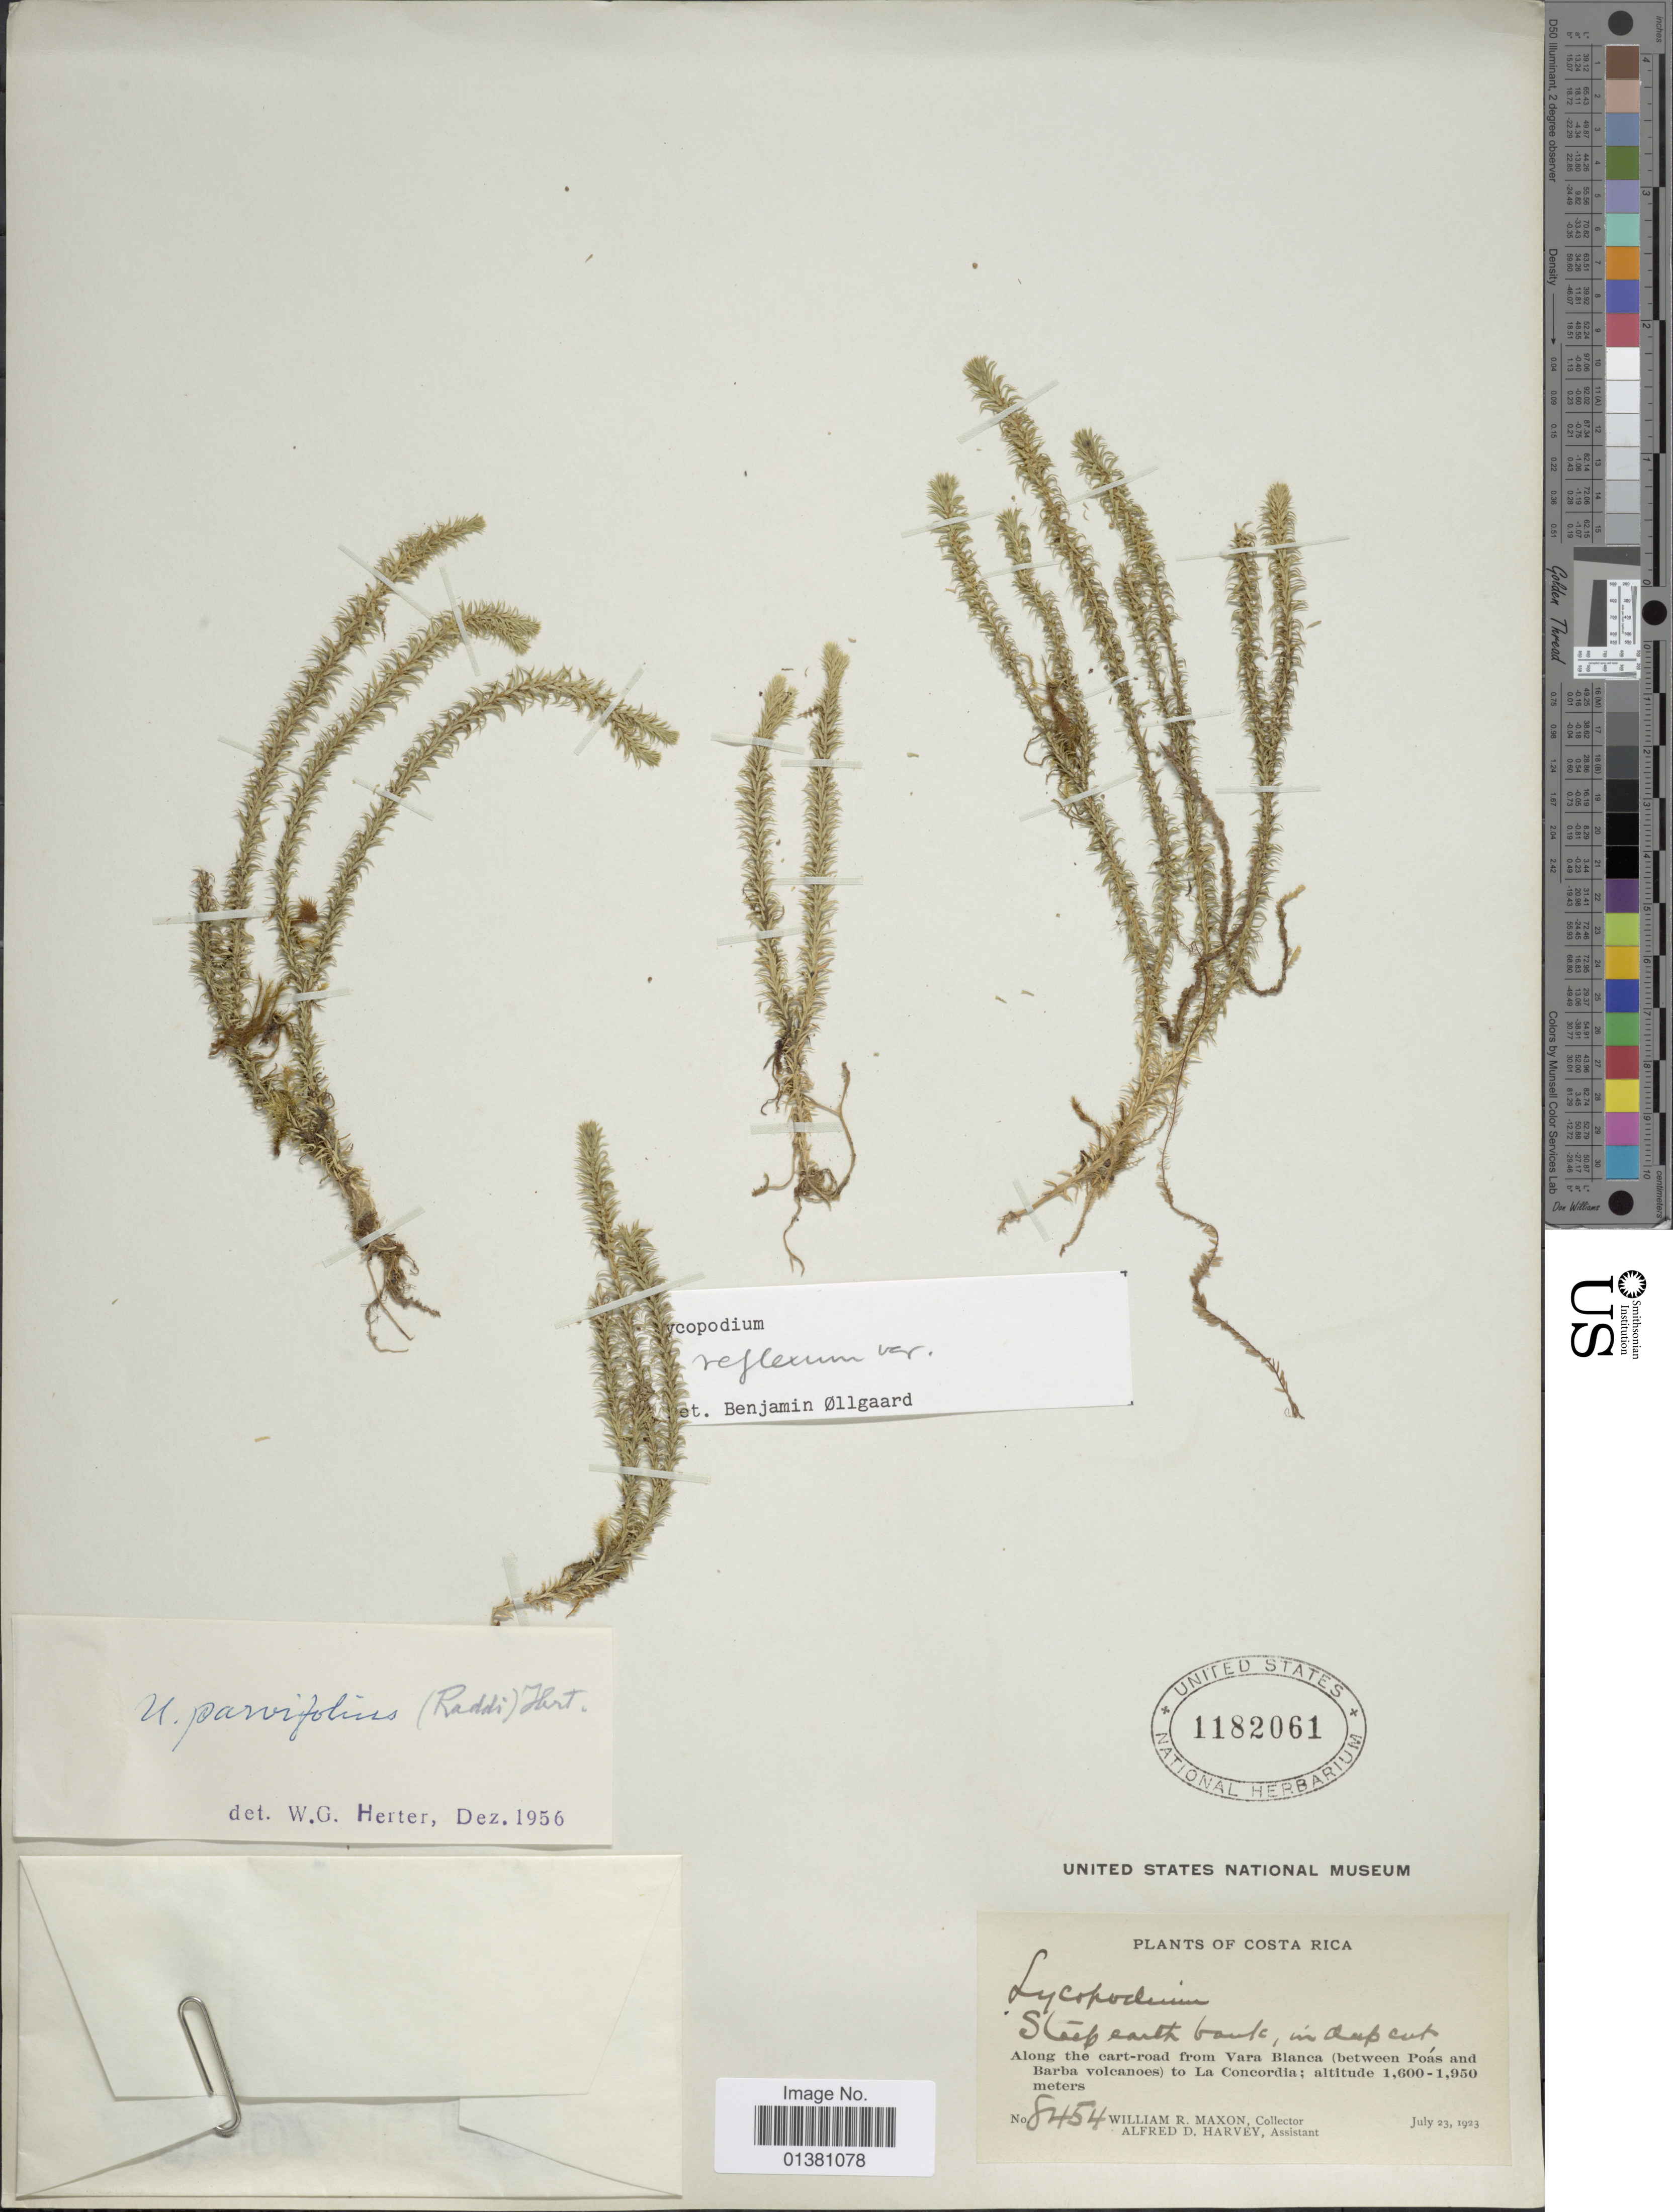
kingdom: Plantae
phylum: Tracheophyta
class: Lycopodiopsida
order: Lycopodiales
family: Lycopodiaceae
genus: Phlegmariurus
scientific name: Phlegmariurus reflexus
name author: (Lam.) B. Øllg.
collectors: W. R. Maxon & A. D. Harvey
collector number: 8454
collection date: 1923-07-23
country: Costa Rica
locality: Along the cart-road from Vara Blanca (between Poás and Barba volcanoes) to La Concordia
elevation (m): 1600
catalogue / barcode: US 1182061